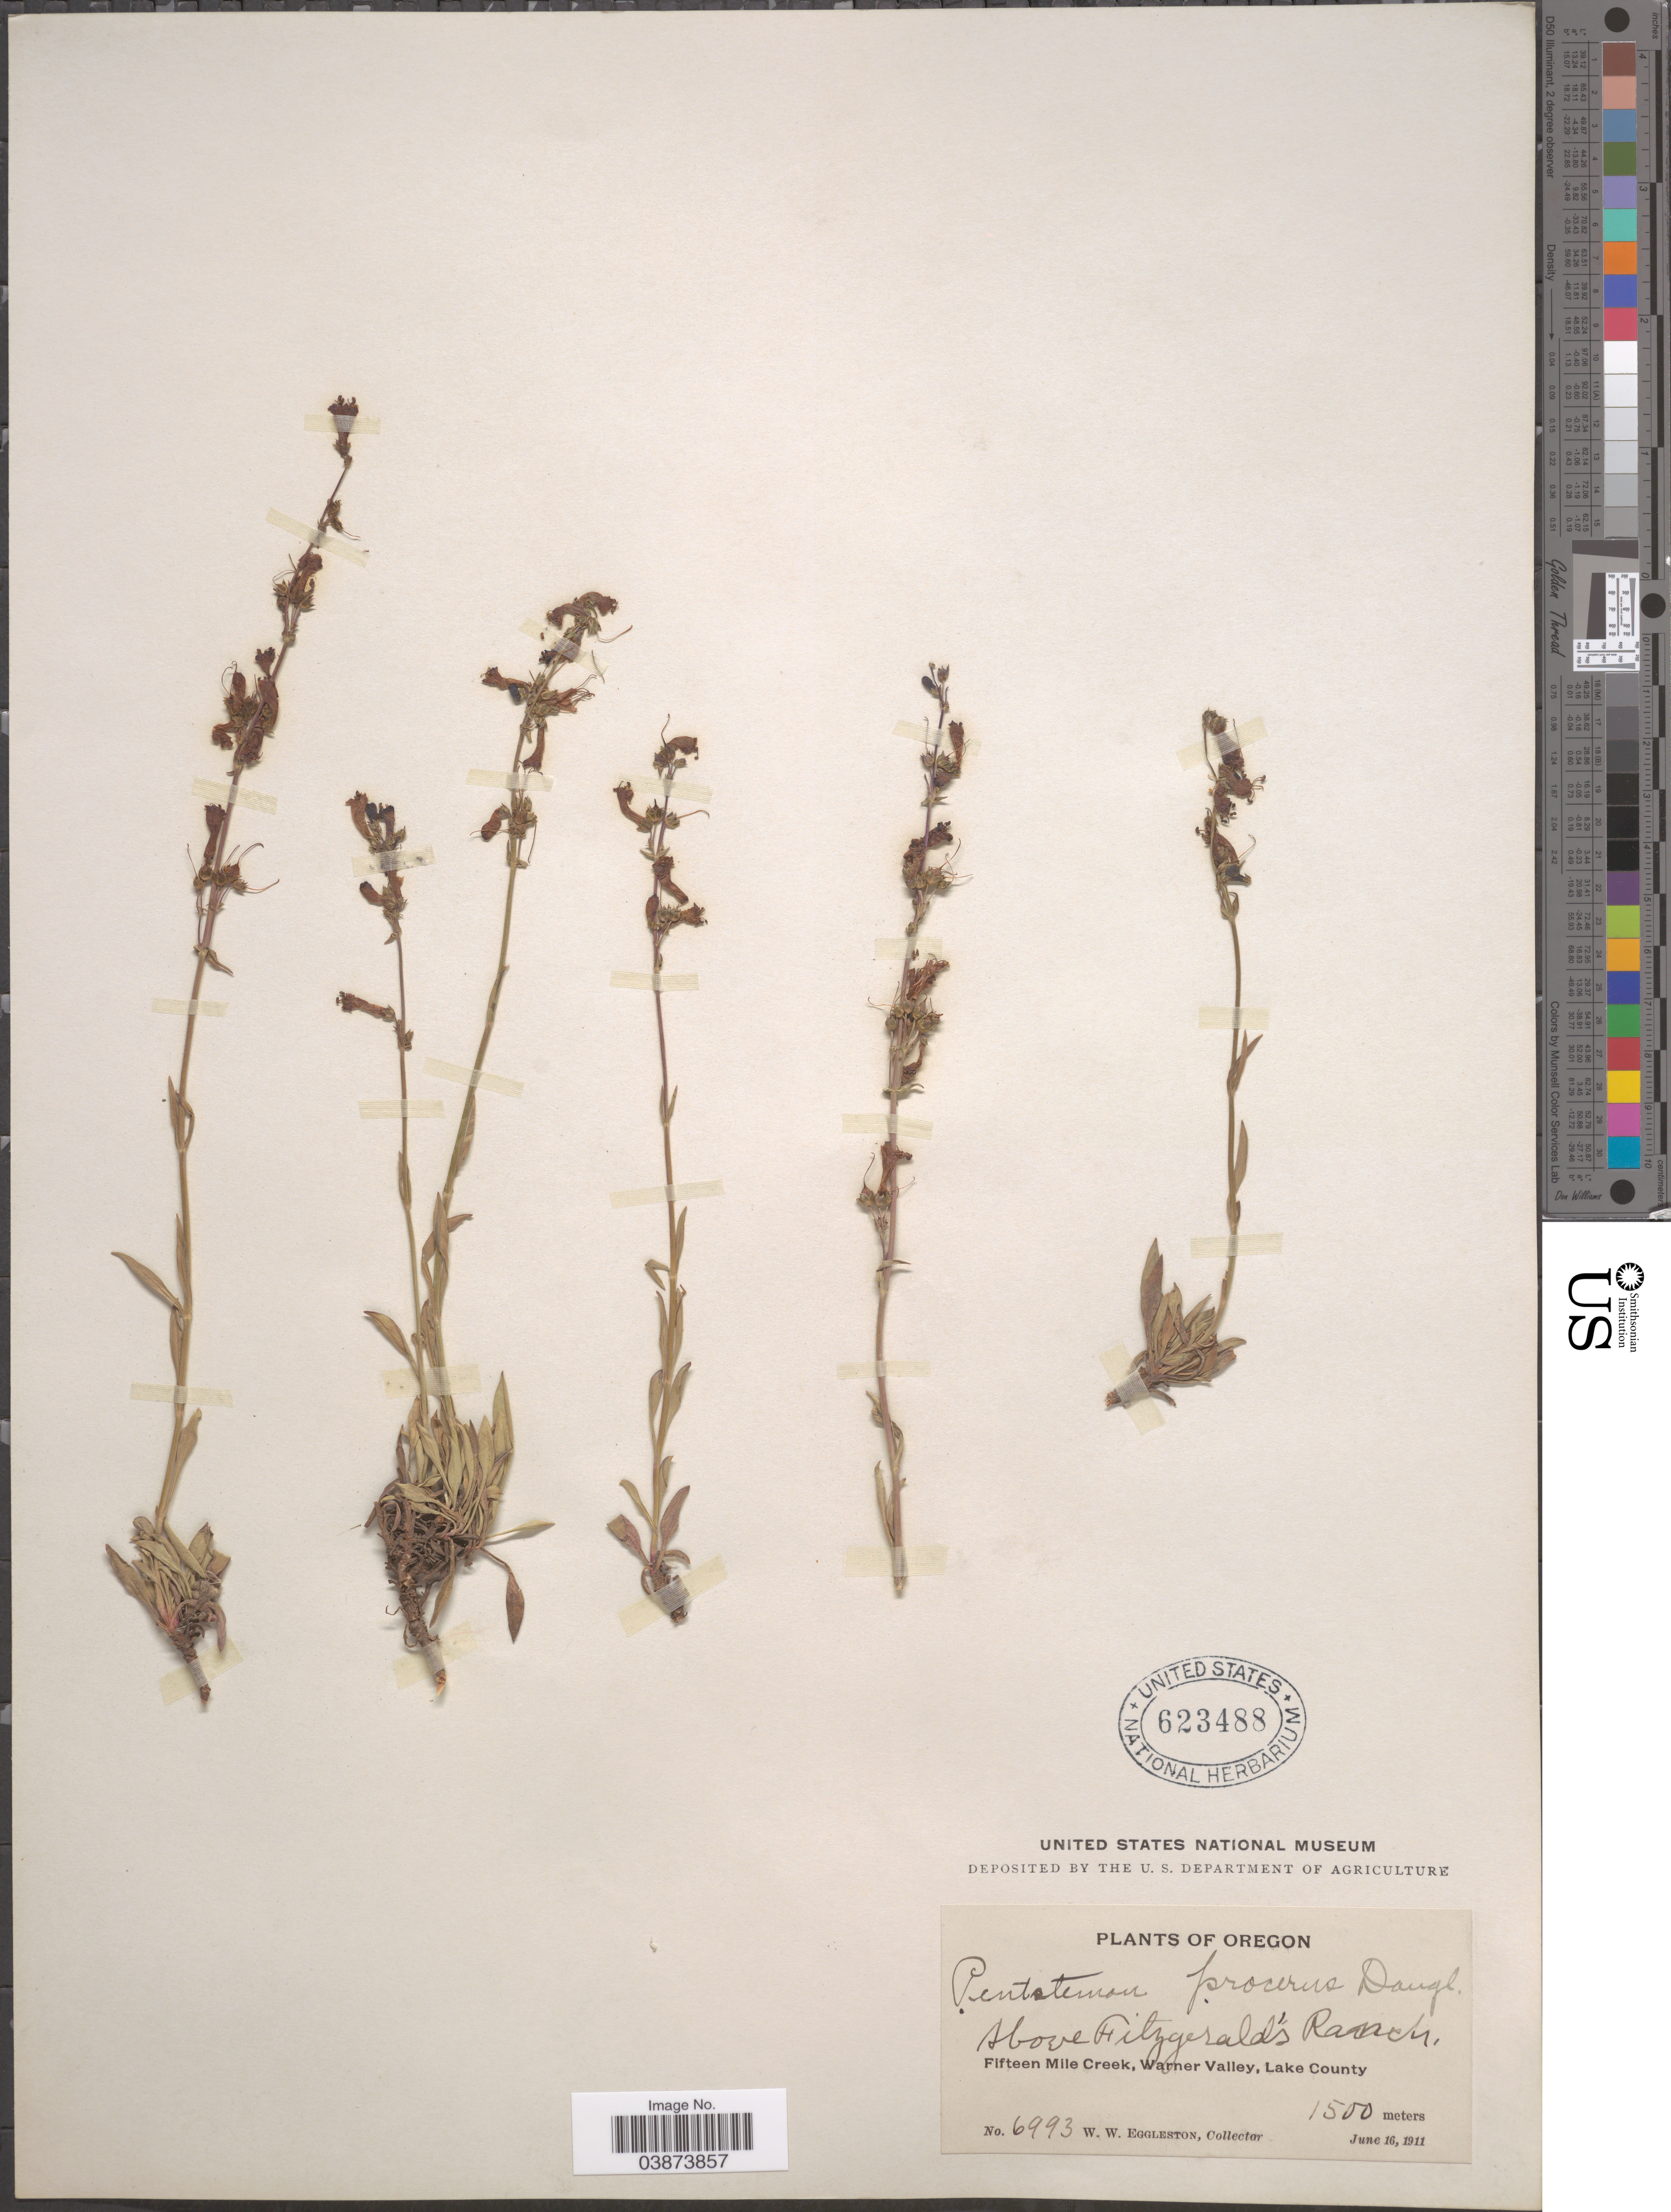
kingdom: Plantae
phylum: Tracheophyta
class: Magnoliopsida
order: Lamiales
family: Plantaginaceae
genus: Penstemon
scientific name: Penstemon cinereus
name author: Piper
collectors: W. W. Eggleston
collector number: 6993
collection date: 1911-06-16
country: United States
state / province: Oregon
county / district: Lake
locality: Above Fitzgerald's Ranch, Fifteen Mile Creek, Warner Valley, Lake County.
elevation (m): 1500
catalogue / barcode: US 623488